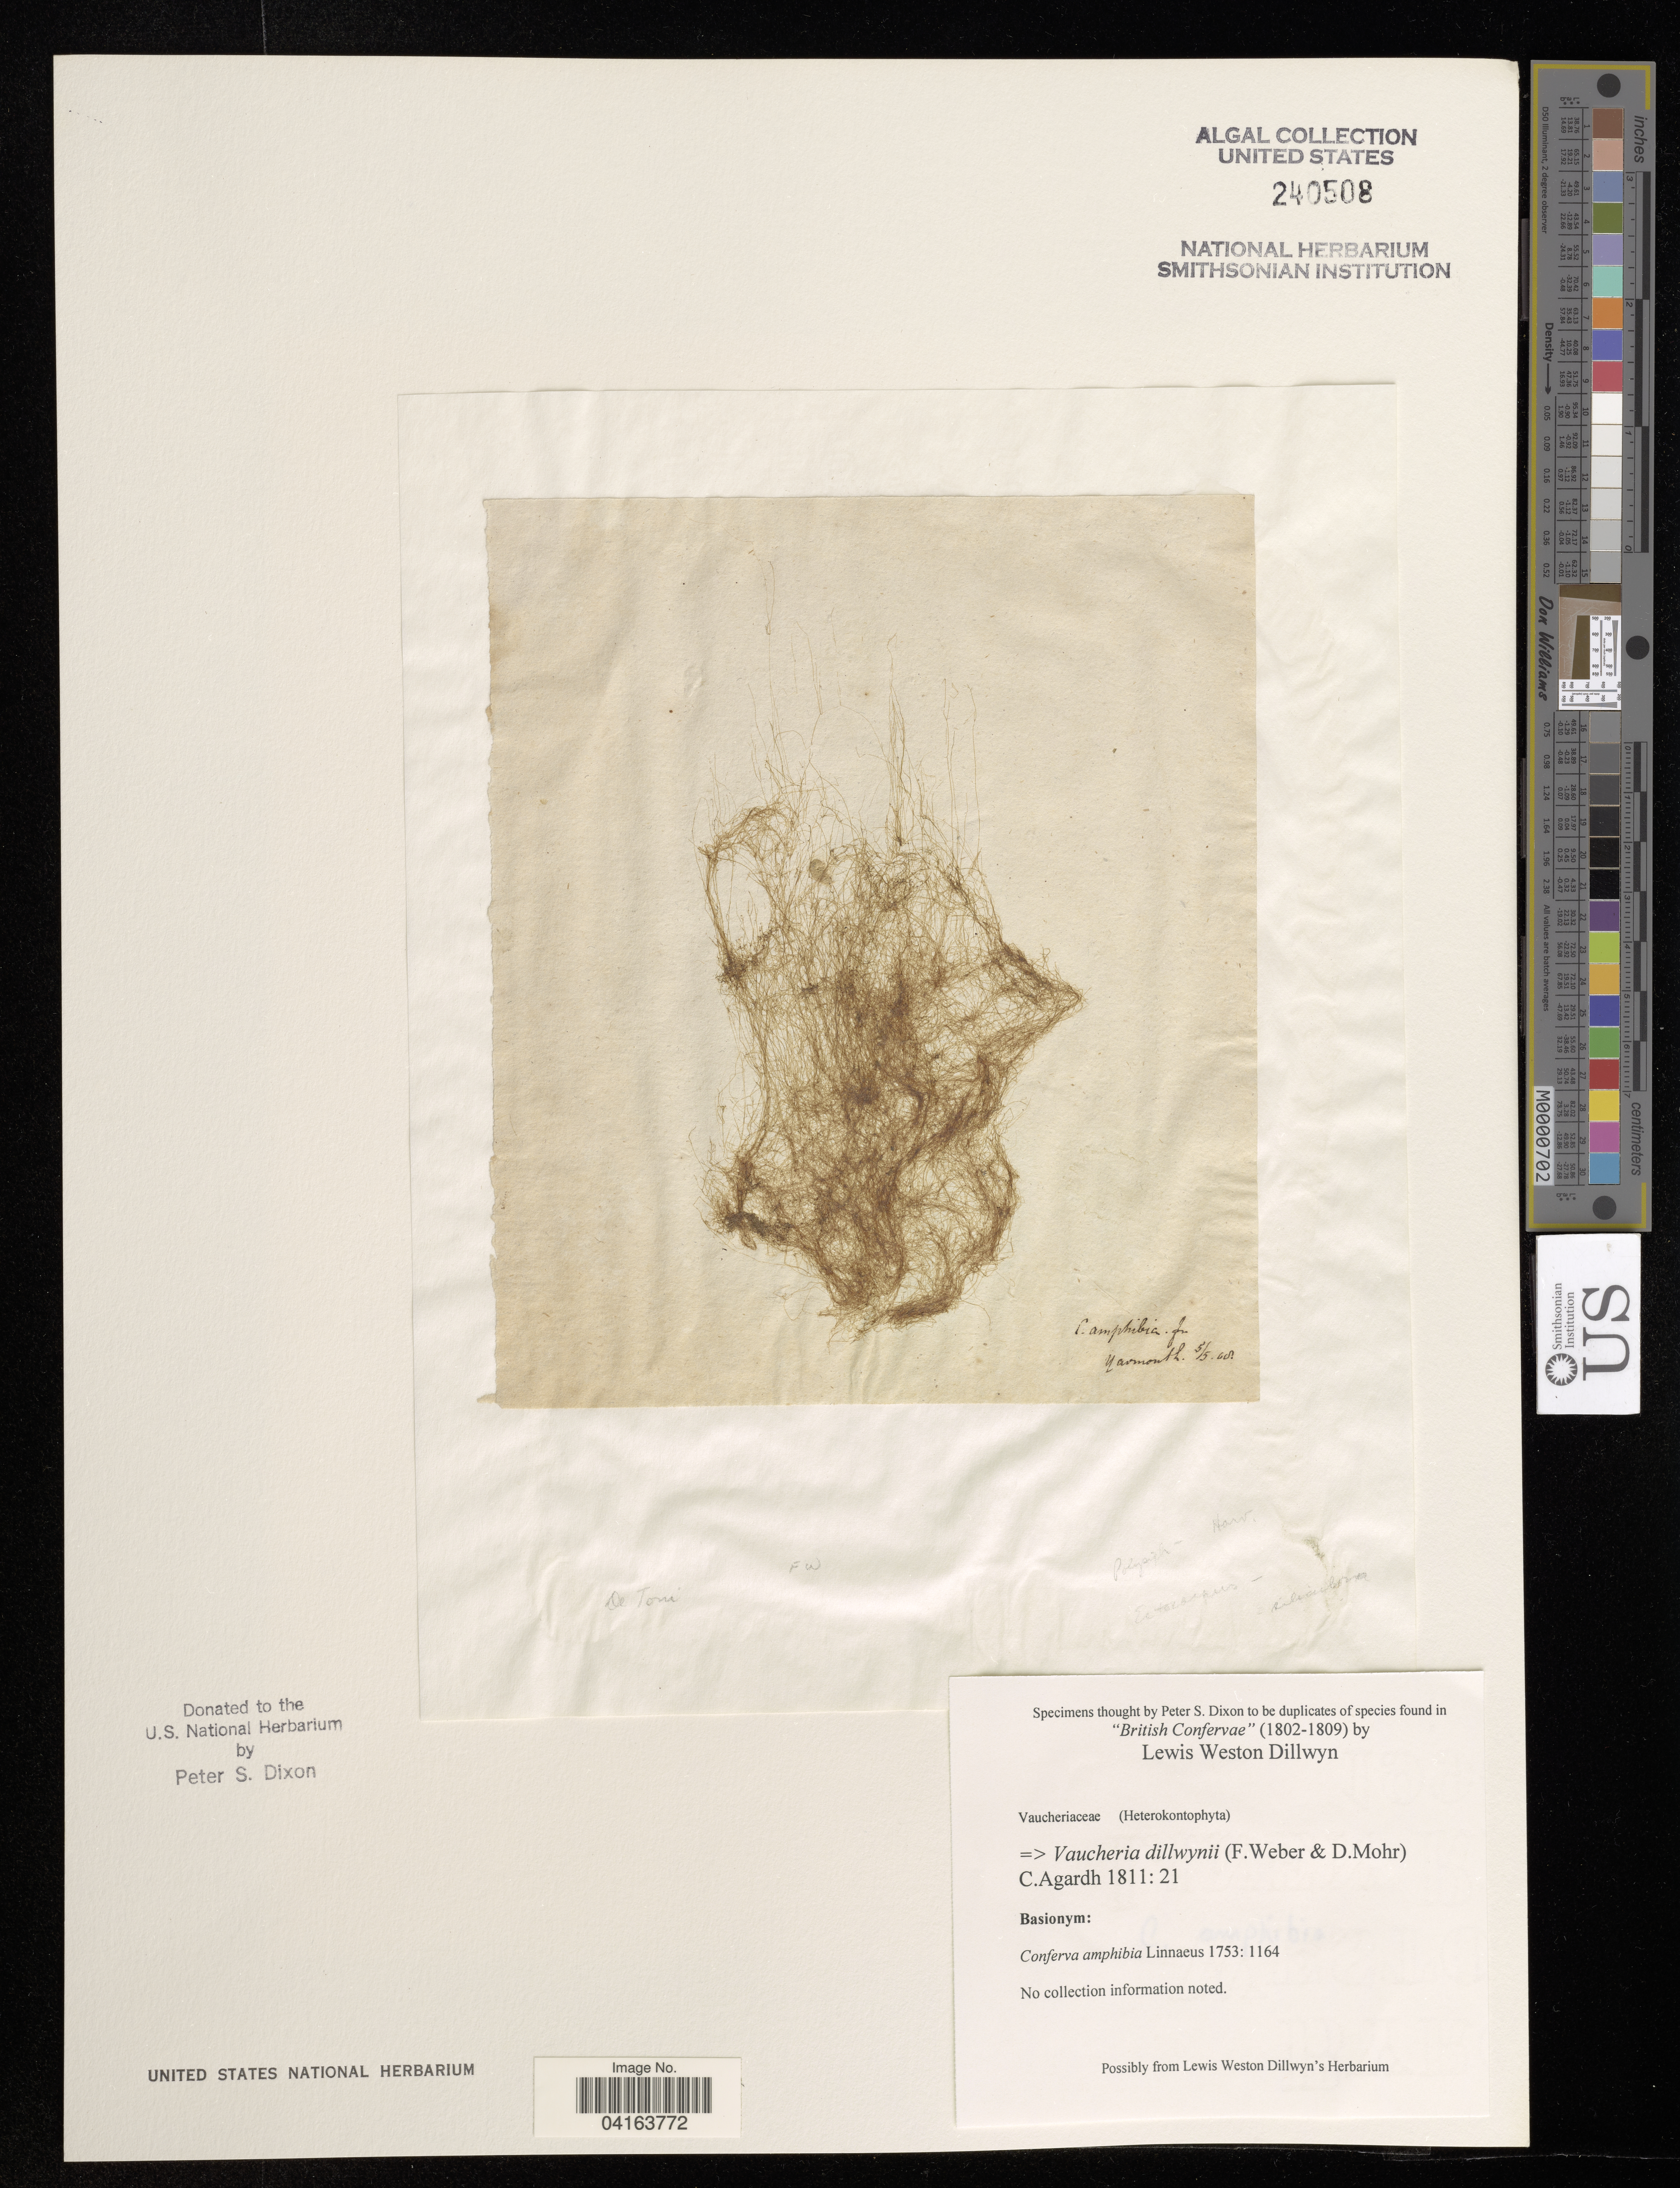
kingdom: Chromista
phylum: Ochrophyta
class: Xanthophyceae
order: Vaucheriales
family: Vaucheriaceae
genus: Vaucheria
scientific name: Vaucheria dillwynii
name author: (F. Weber & D. Mohr) C. Agardh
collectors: P. S. Dixon & L. W. Dillwyn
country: United Kingdom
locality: British Confervae.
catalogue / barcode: US 240508